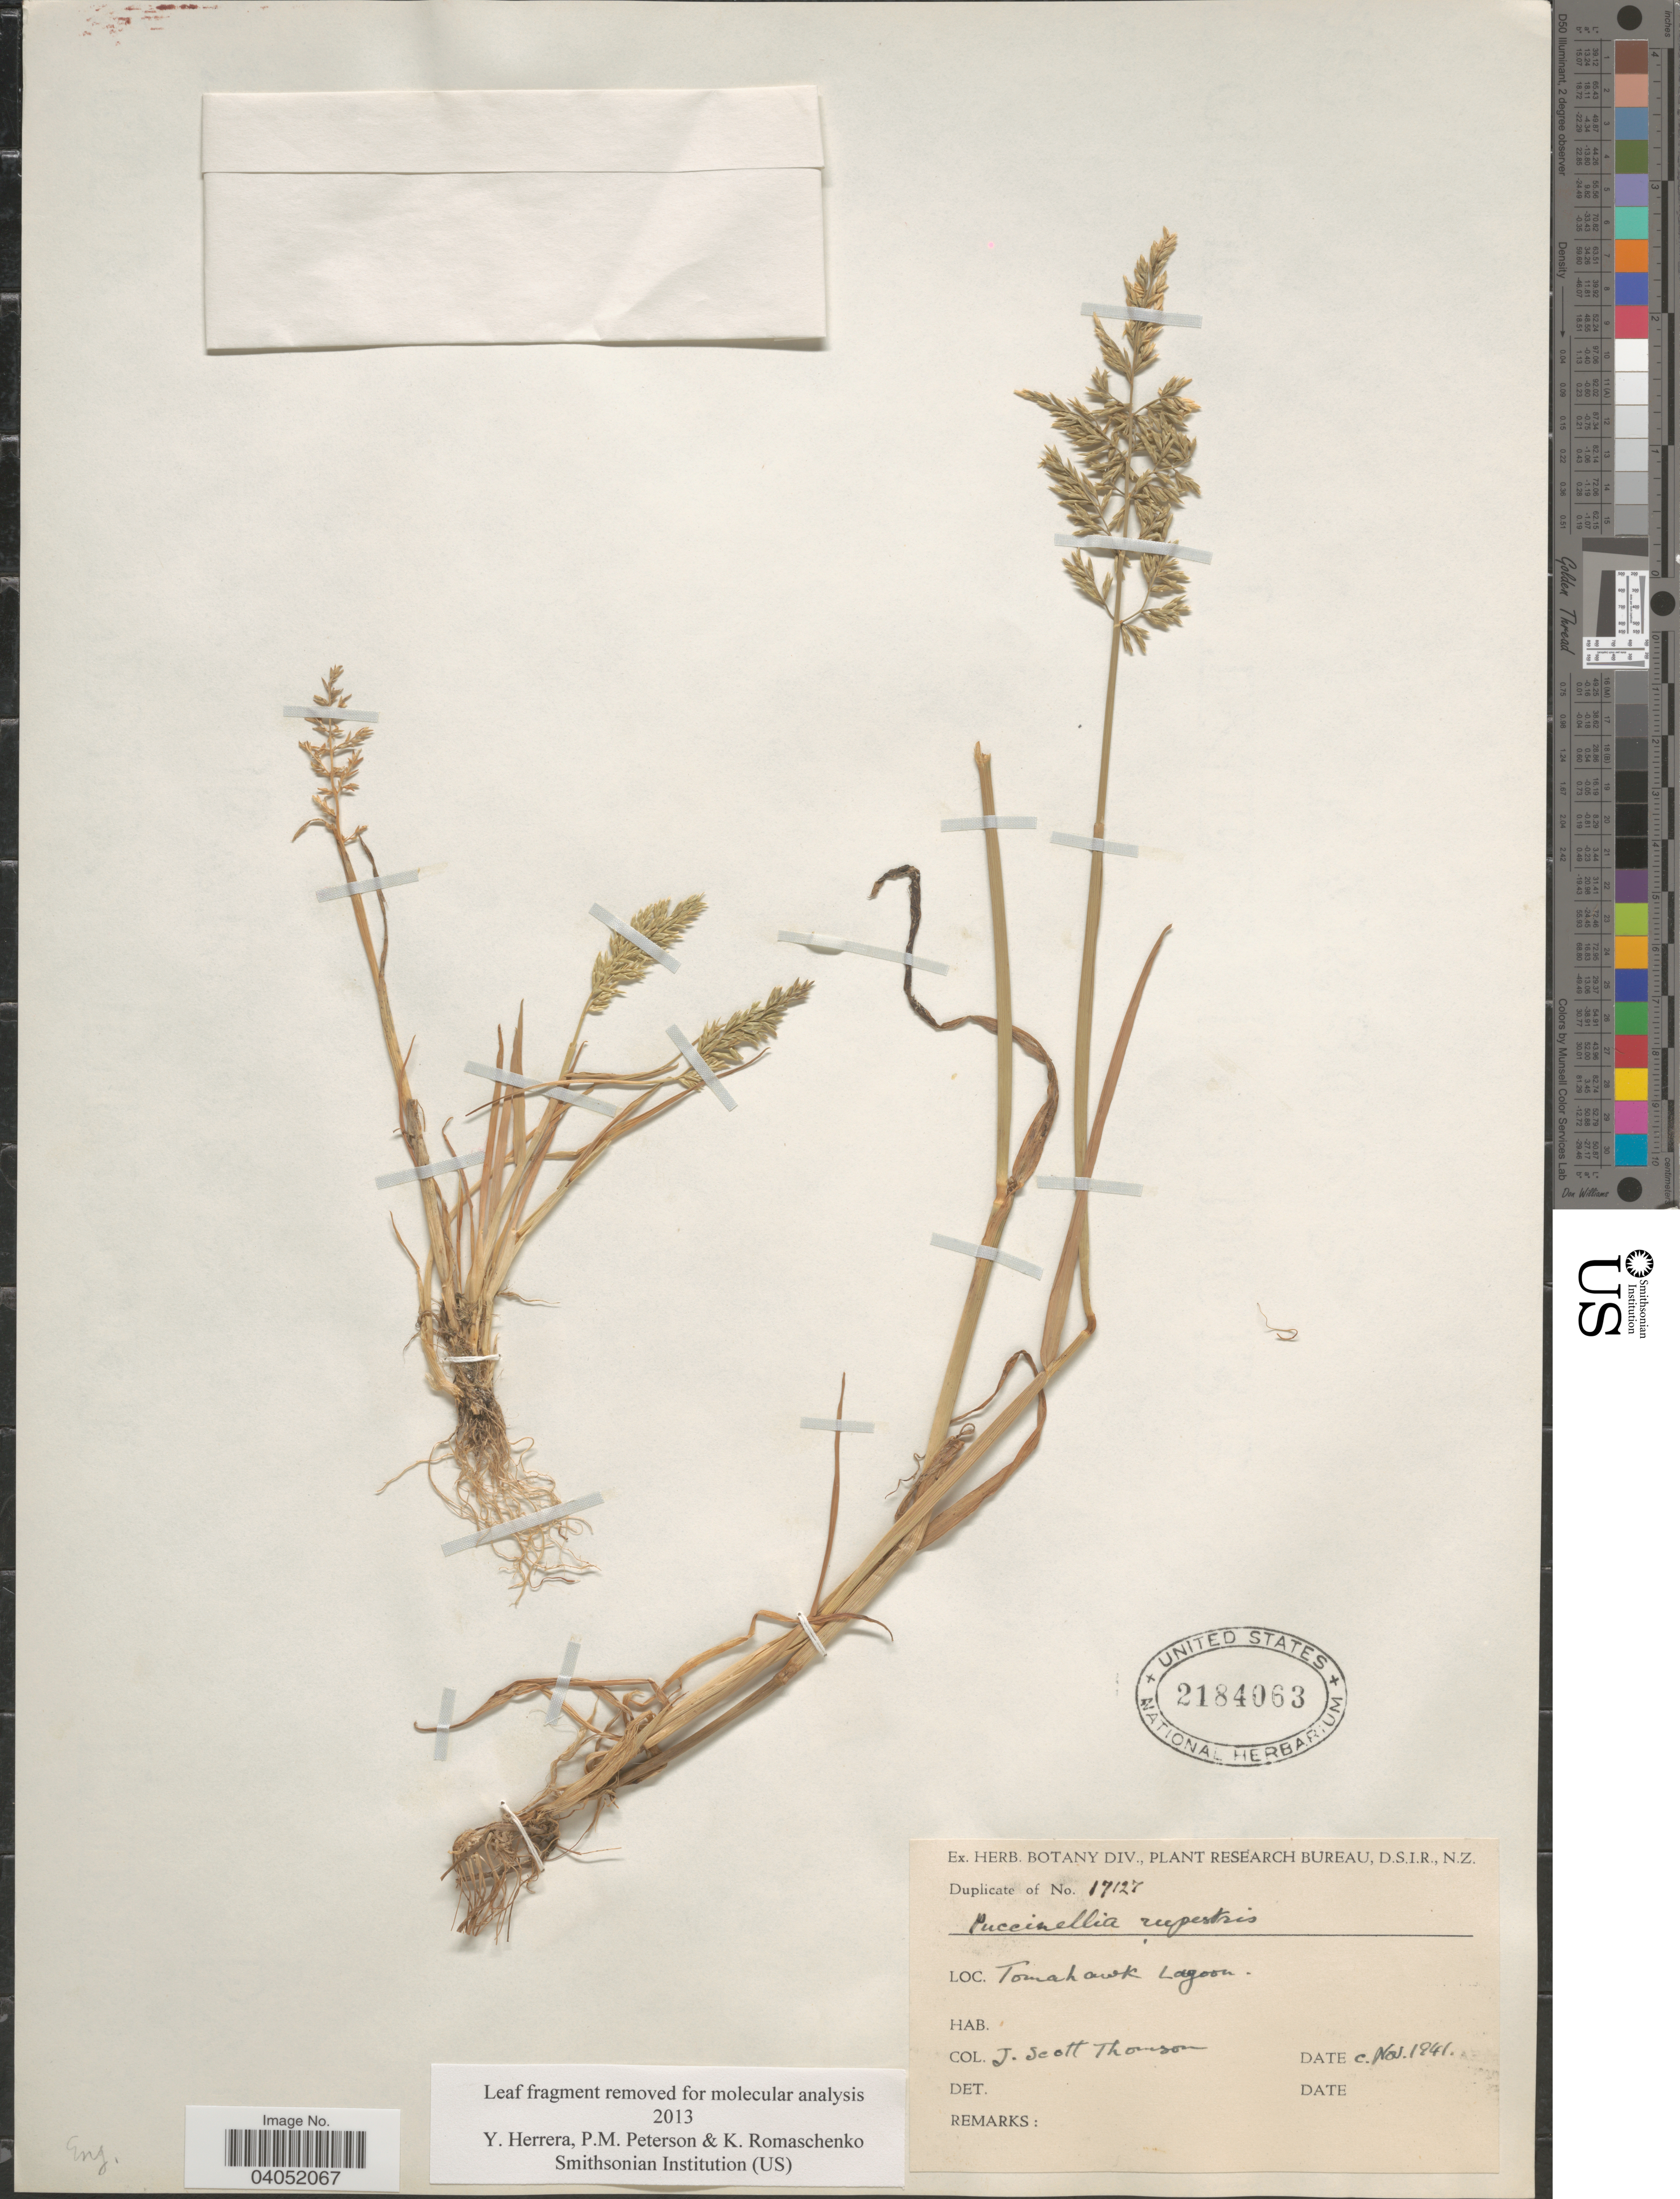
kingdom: Plantae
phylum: Tracheophyta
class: Liliopsida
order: Poales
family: Poaceae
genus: Puccinellia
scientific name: Puccinellia rupestris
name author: (With.) Fernald & Weath.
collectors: J. S. Thomson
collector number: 17127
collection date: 1941-11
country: New Zealand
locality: Tomahawk Lagoon.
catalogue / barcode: US 2184063